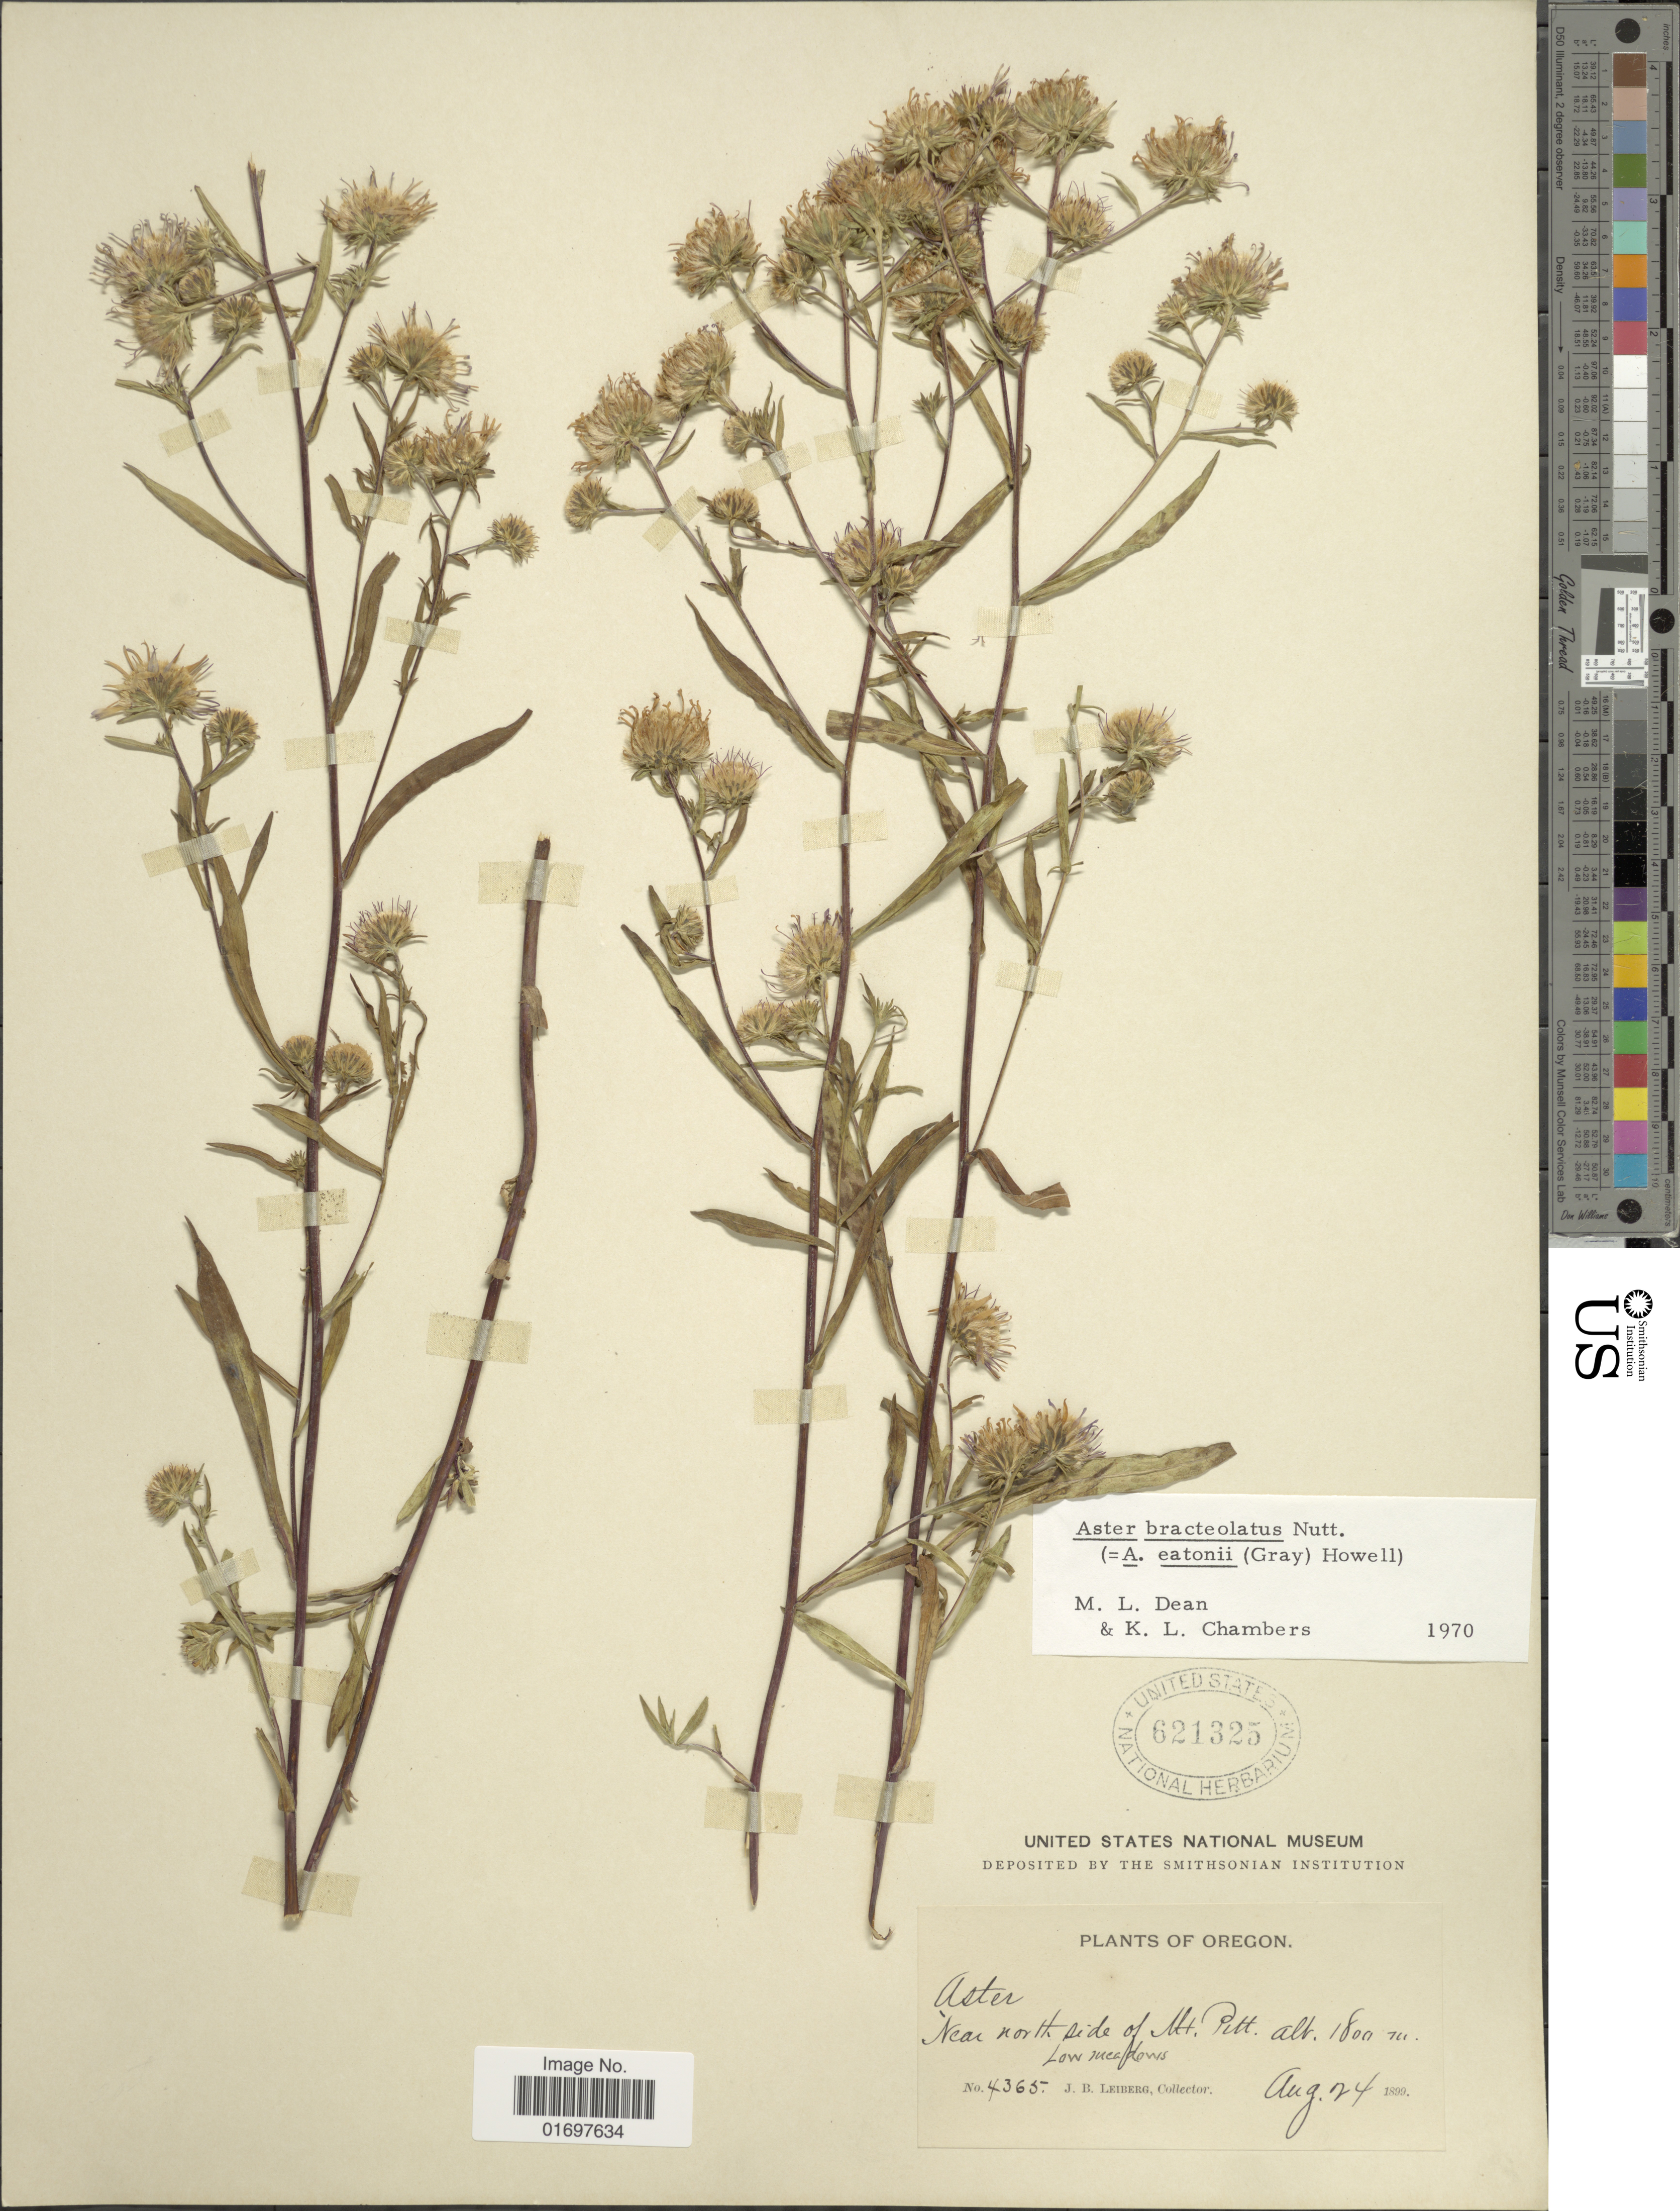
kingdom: Plantae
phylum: Tracheophyta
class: Magnoliopsida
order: Asterales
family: Asteraceae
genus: Symphyotrichum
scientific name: Symphyotrichum bracteolatum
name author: (Nutt.) G.L. Nesom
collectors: J. B. Leiberg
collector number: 4365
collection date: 1899-08-24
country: United States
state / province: Oregon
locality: Near North side of Mt. Pett. Low meadows.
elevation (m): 1800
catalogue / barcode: US 621325